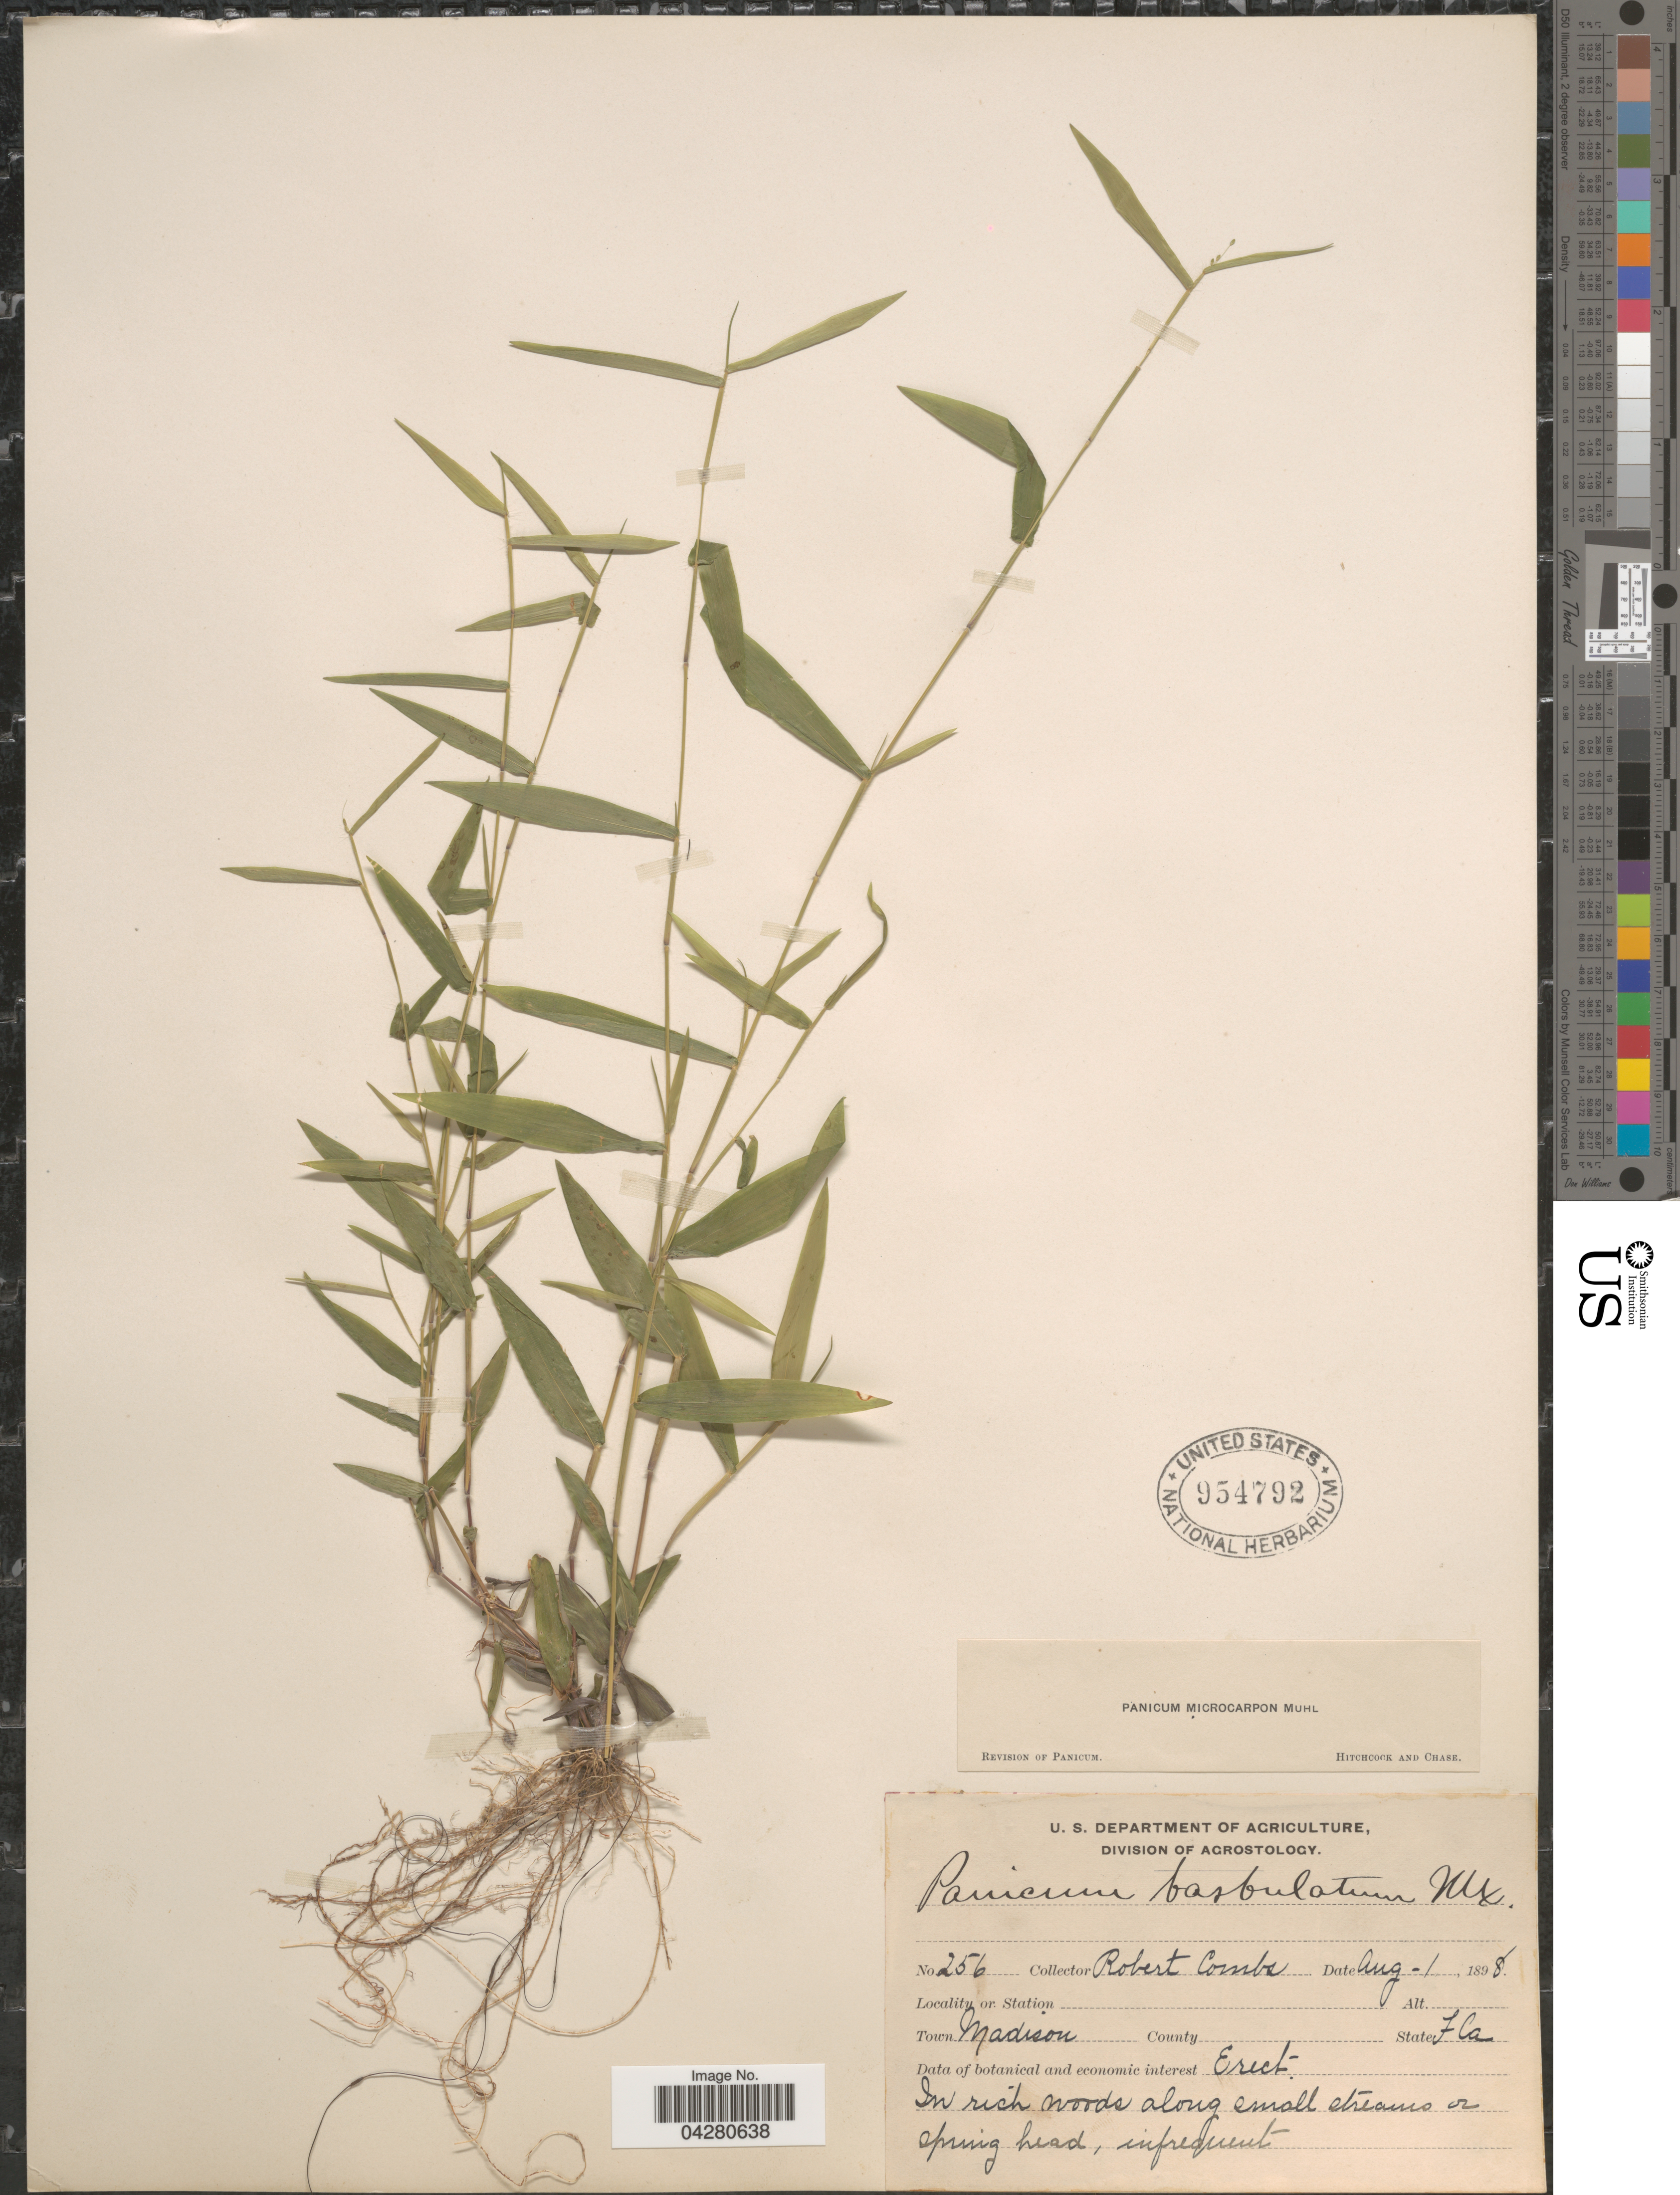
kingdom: Plantae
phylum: Tracheophyta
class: Liliopsida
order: Poales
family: Poaceae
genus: Dichanthelium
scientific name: Dichanthelium dichotomum var. dichotomum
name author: (L.) Gould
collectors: R. Combs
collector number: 256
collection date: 1898-08-01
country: United States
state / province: Florida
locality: Town Madison.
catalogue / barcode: US 954792